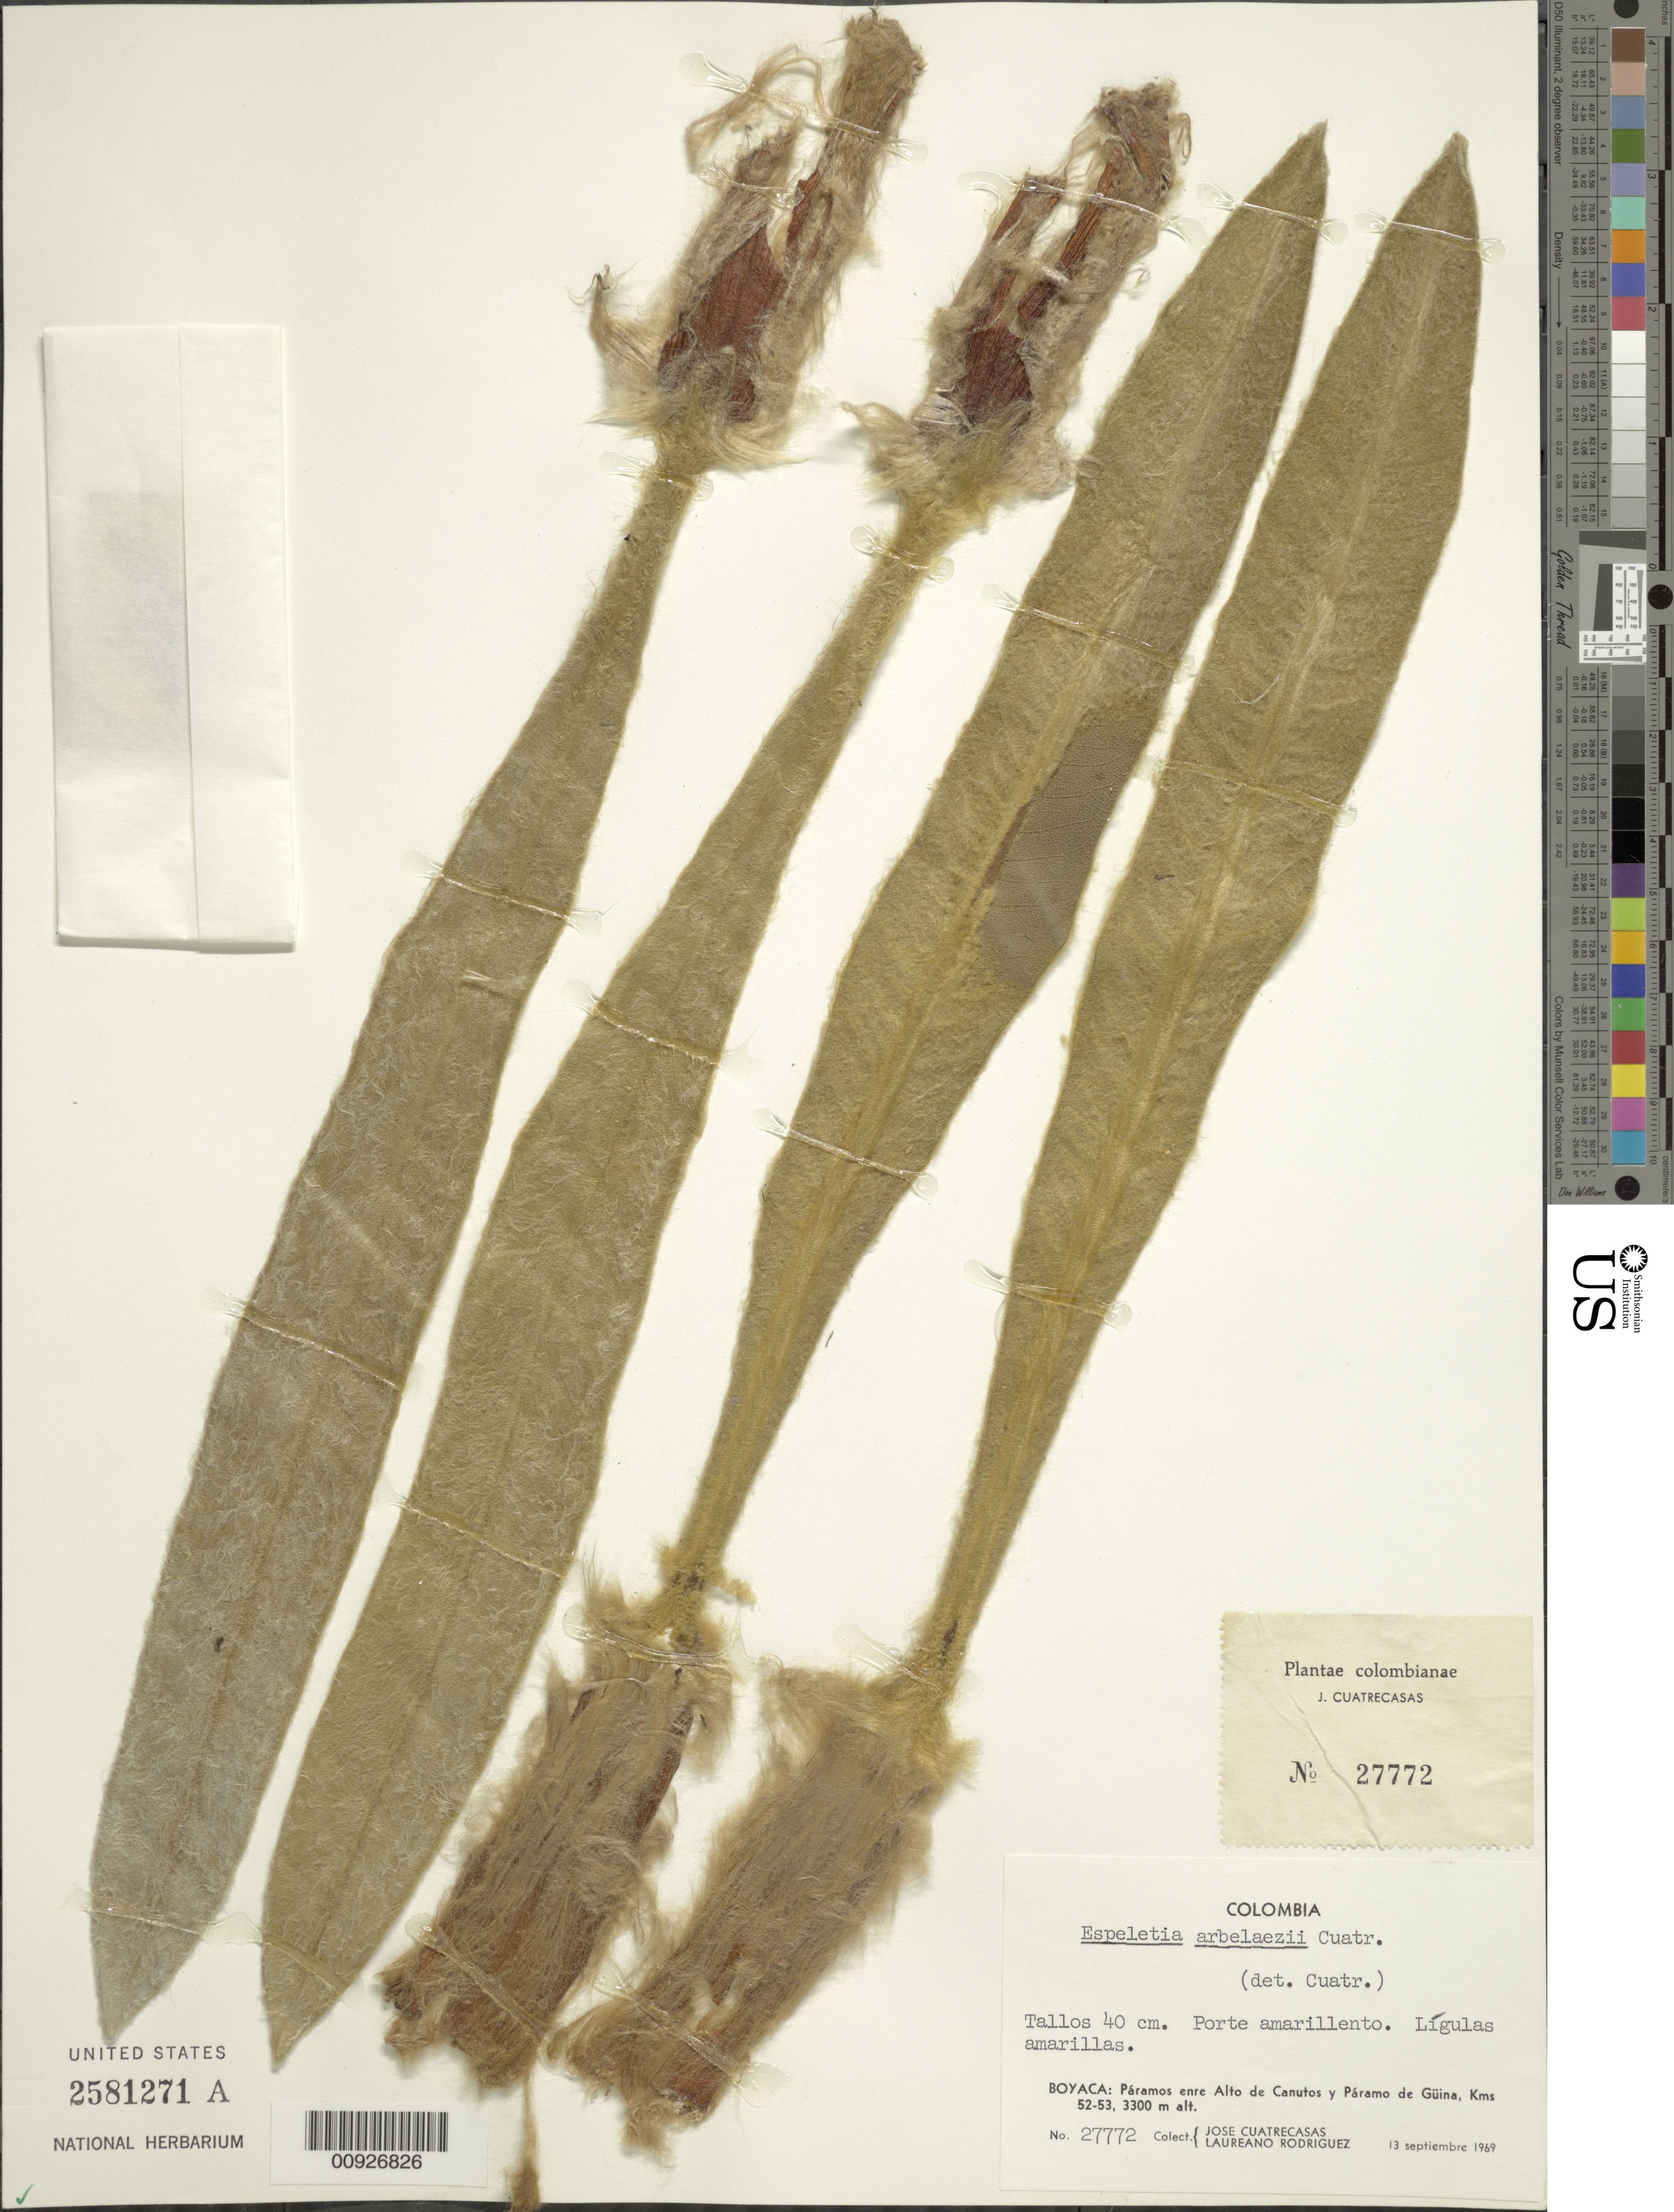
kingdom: Plantae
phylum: Tracheophyta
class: Magnoliopsida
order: Asterales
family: Asteraceae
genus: Espeletia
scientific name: Espeletia arbelaezii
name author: Cuatrec.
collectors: J. Cuatrecasas & L. Rodriguez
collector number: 27772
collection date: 1969-09-13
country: Colombia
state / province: Boyacá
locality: Páramos entre Alto de Canutos y Páramo de Güina, Kms 52-53.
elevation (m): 3300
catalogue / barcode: US 2581271A